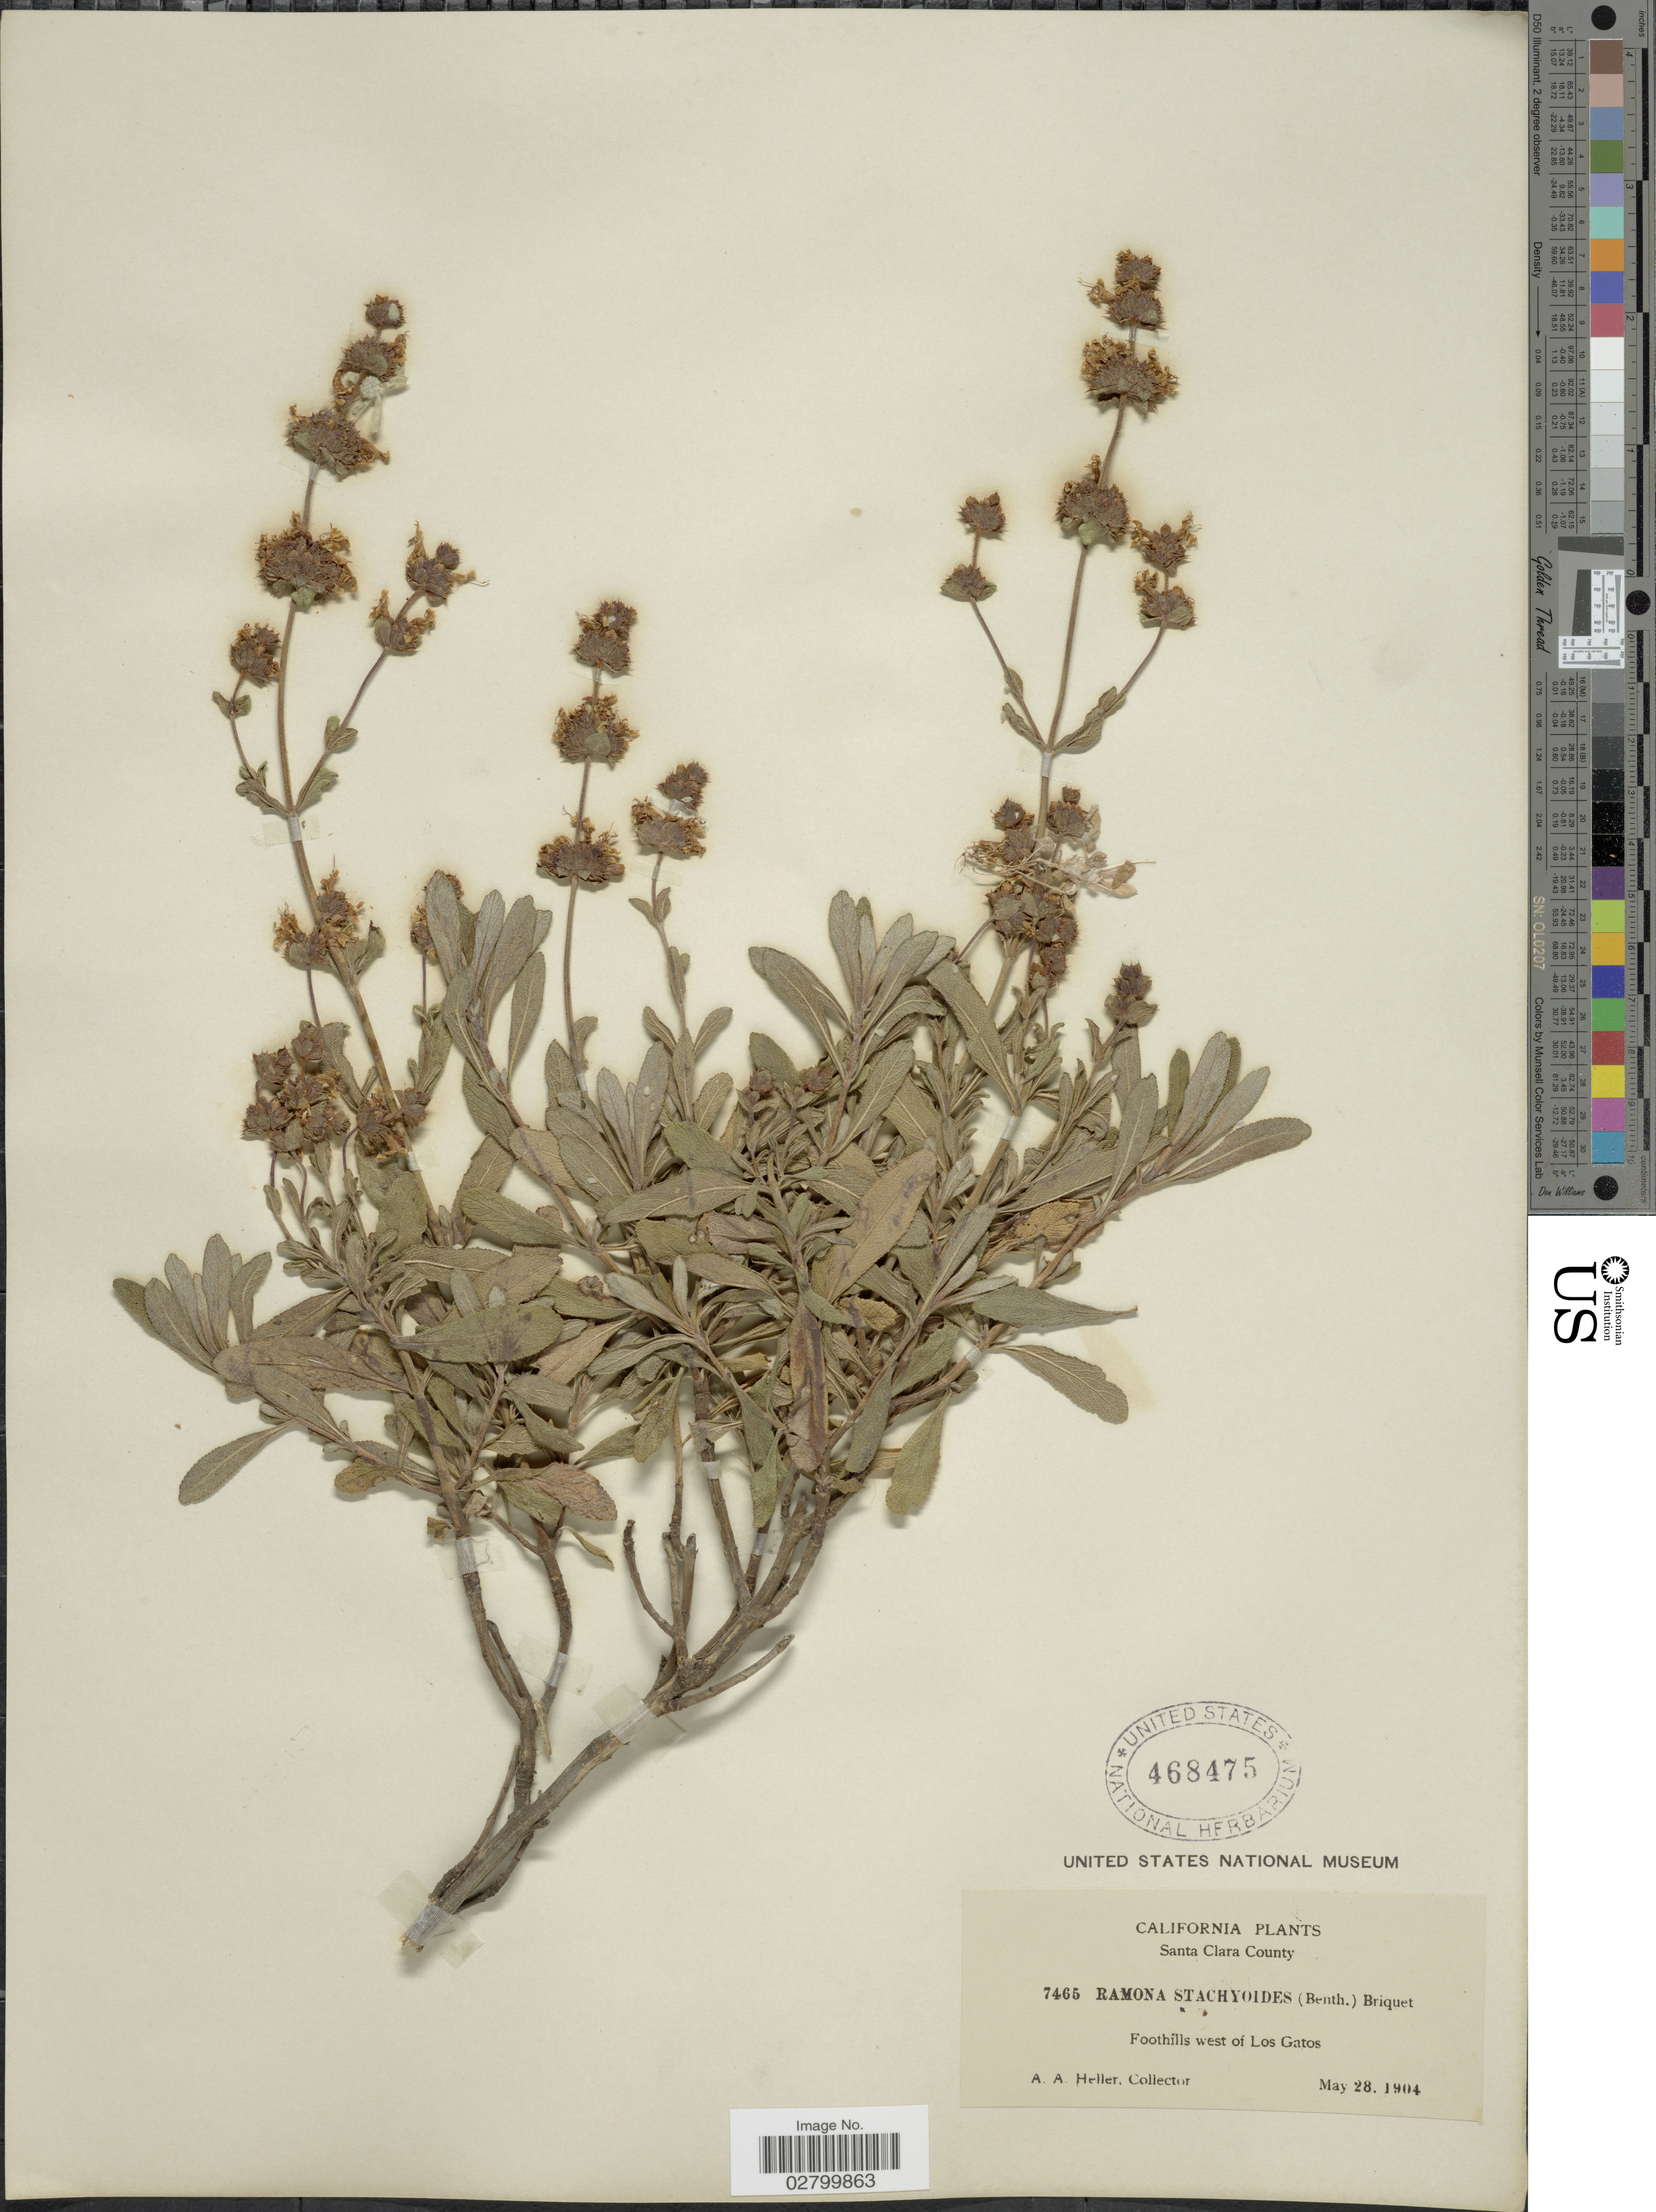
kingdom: Plantae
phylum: Tracheophyta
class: Magnoliopsida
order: Lamiales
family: Lamiaceae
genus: Salvia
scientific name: Salvia mellifera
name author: Greene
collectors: A. A. Heller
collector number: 7465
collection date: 1904-05-28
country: United States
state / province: California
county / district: Santa Clara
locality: Santa Clara County. Foothills west of Los Gatos.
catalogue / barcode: US 468475